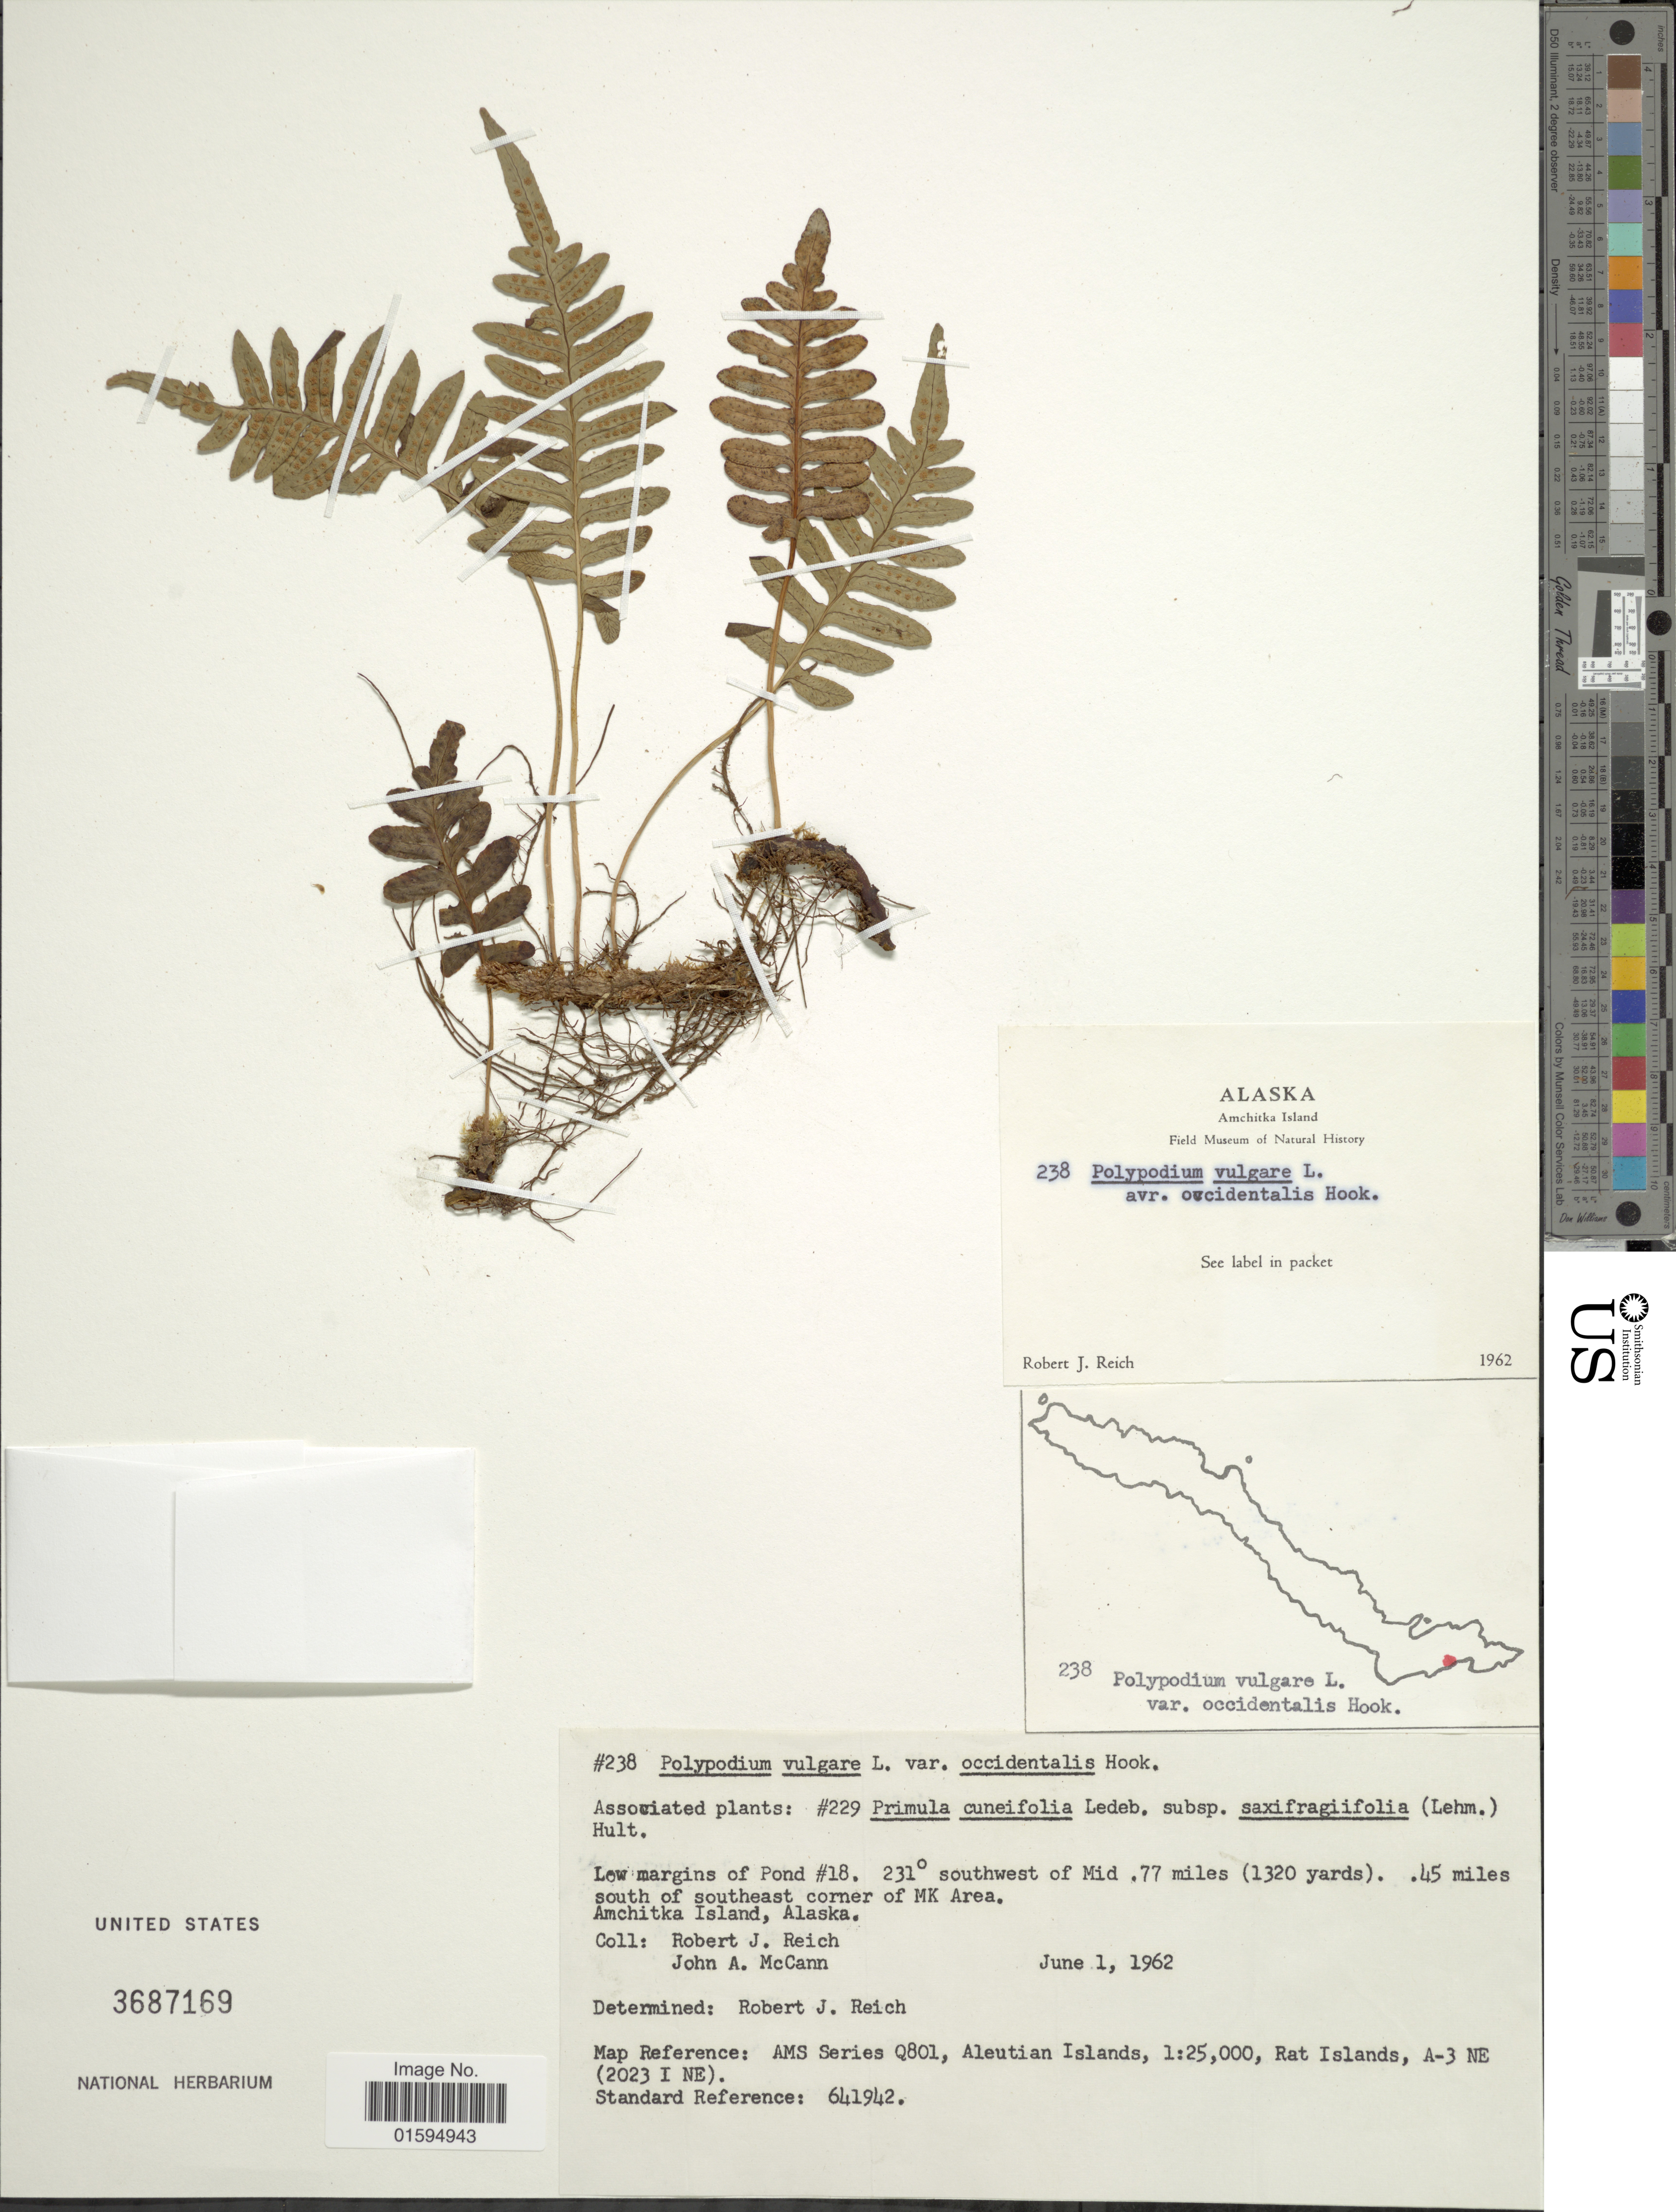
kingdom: Plantae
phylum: Tracheophyta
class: Polypodiopsida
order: Polypodiales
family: Polypodiaceae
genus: Polypodium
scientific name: Polypodium sp.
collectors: R. Reich & J. A. McCann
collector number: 238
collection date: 1962-06-01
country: United States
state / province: Alaska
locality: Low margins of Pond #18. 231° soutwest of Mid . 77 miles ( 1320 yards ). .45 miles south of southeast corner of MK Area, Amchitka Island, Alaska, Map Reference: AMS Series Q801, Aleutian Islands, 1:25,000, Rat Islands, A -3 NE ( 2013 I NE )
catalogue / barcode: US 3687169